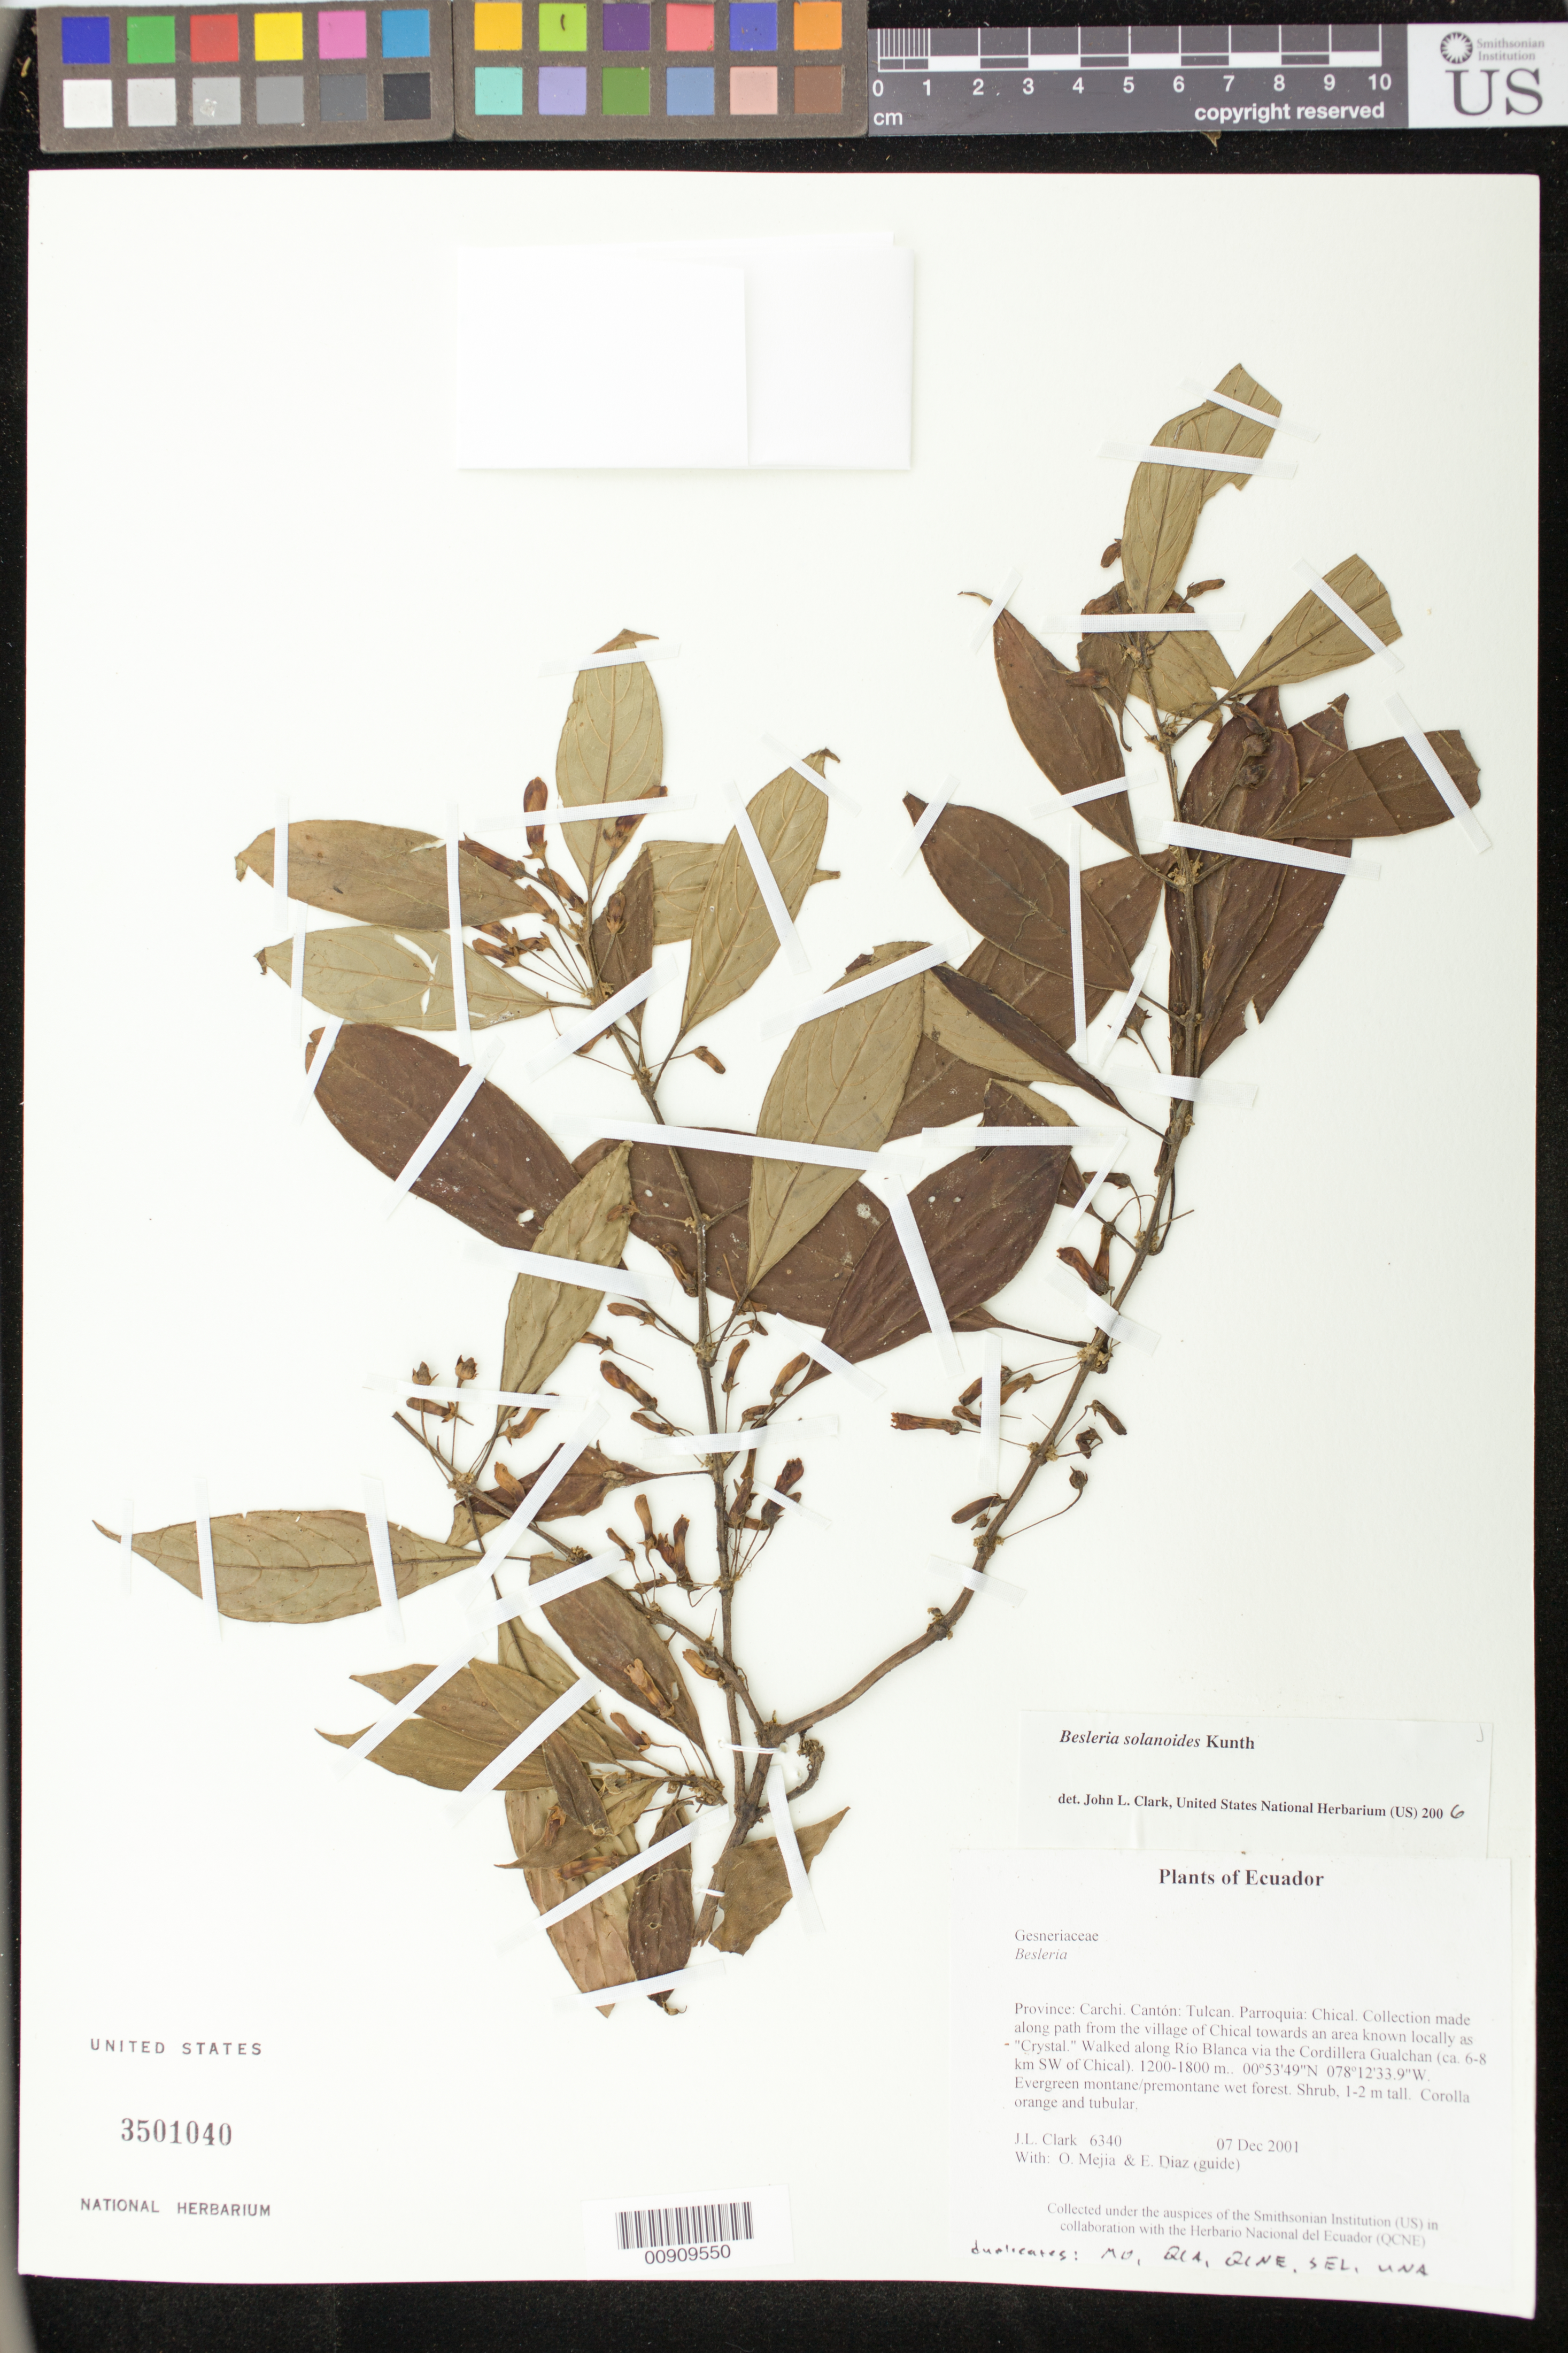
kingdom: Plantae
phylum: Tracheophyta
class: Magnoliopsida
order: Lamiales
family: Gesneriaceae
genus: Besleria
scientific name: Besleria solanoides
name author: Kunth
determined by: Clark, J. L., (SEL), The Marie Selby Botanical Garden (UNITED STATES)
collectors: J. L. Clark, O. Mejia & E. Diaz (guide)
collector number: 6340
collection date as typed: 07 Dec 2001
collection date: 2001-12-07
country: Ecuador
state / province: Carchi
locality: Tulcan. Parroquia: Chical. Collection made along path from the village of Chical towards an area known locally as "Crystal." Walked along Río Blanca via the Cordillera Gualchan (ca. 6-8 km SW of Chical).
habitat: Evergreen montane/premontane wet forest.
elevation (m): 1200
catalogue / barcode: US 3501040